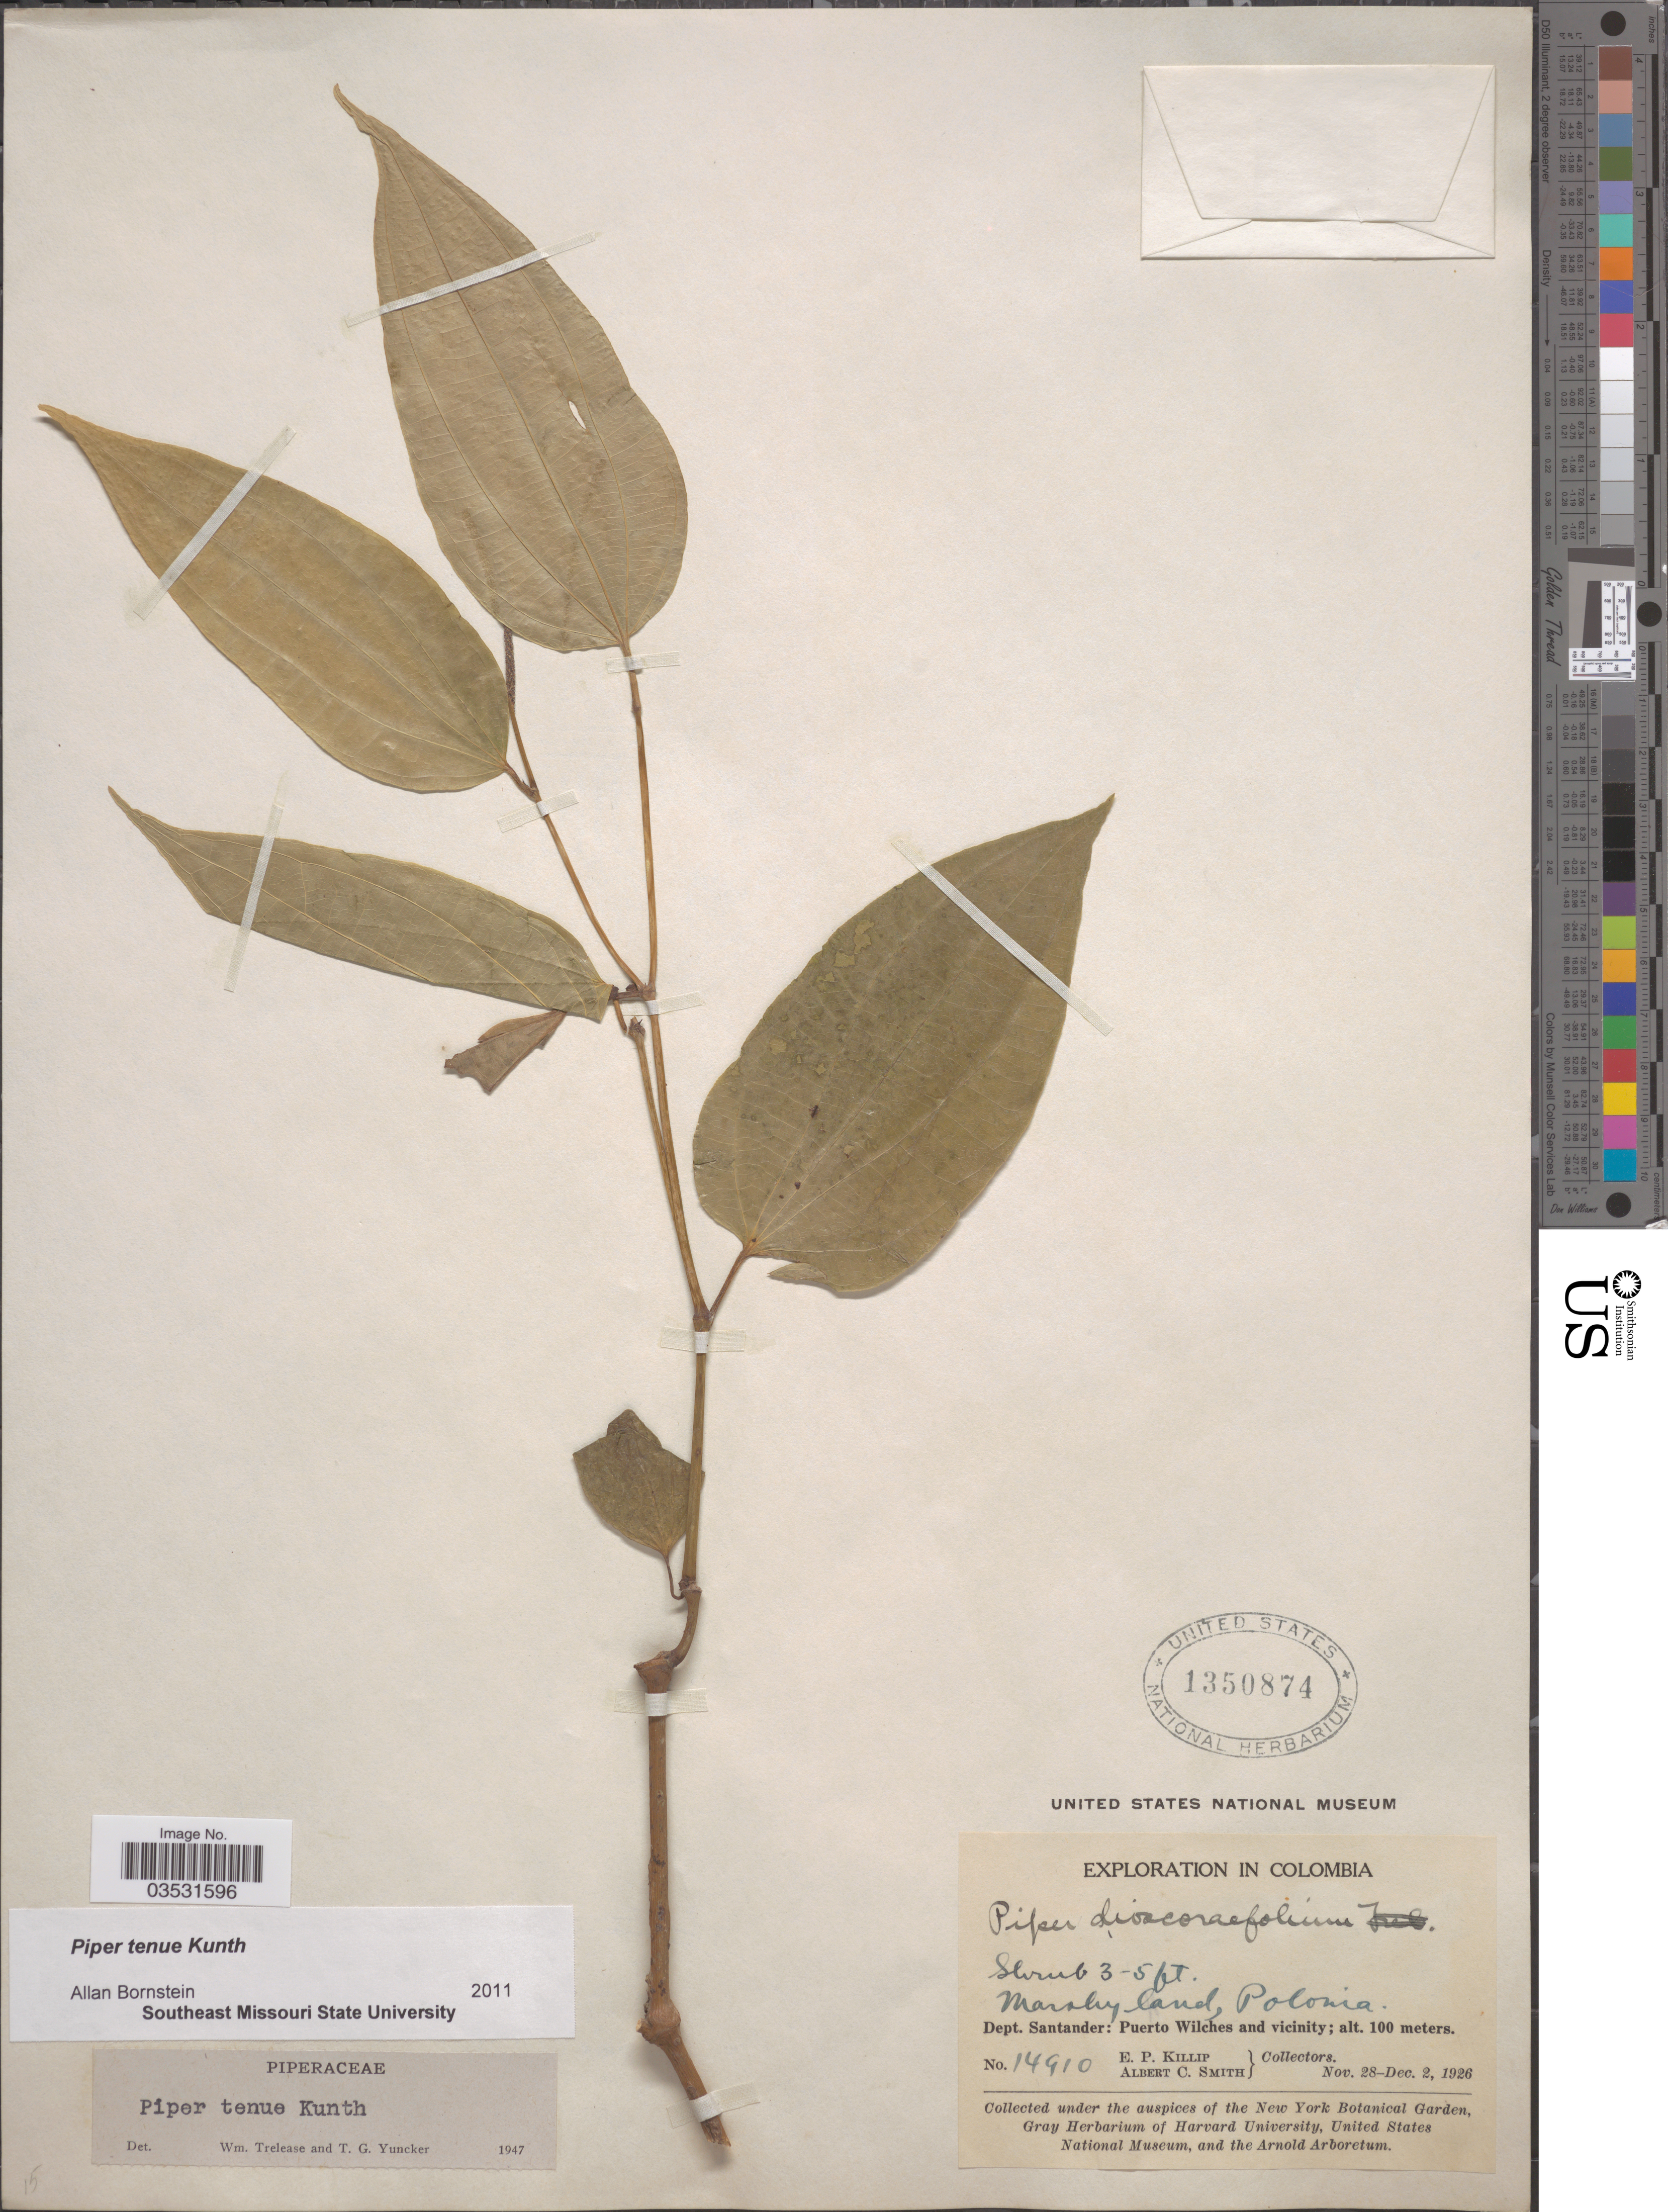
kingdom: Plantae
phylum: Tracheophyta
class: Magnoliopsida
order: Piperales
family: Piperaceae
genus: Piper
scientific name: Piper tenue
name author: Kunth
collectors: E. P. Killip & A. C. Smith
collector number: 14910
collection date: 1926-11-28/1926-12-02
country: Colombia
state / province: Santander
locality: Marshyland, Polonia. Dept. Santander: Puerto Wilches and vicinity.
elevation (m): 100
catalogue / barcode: US 1350874